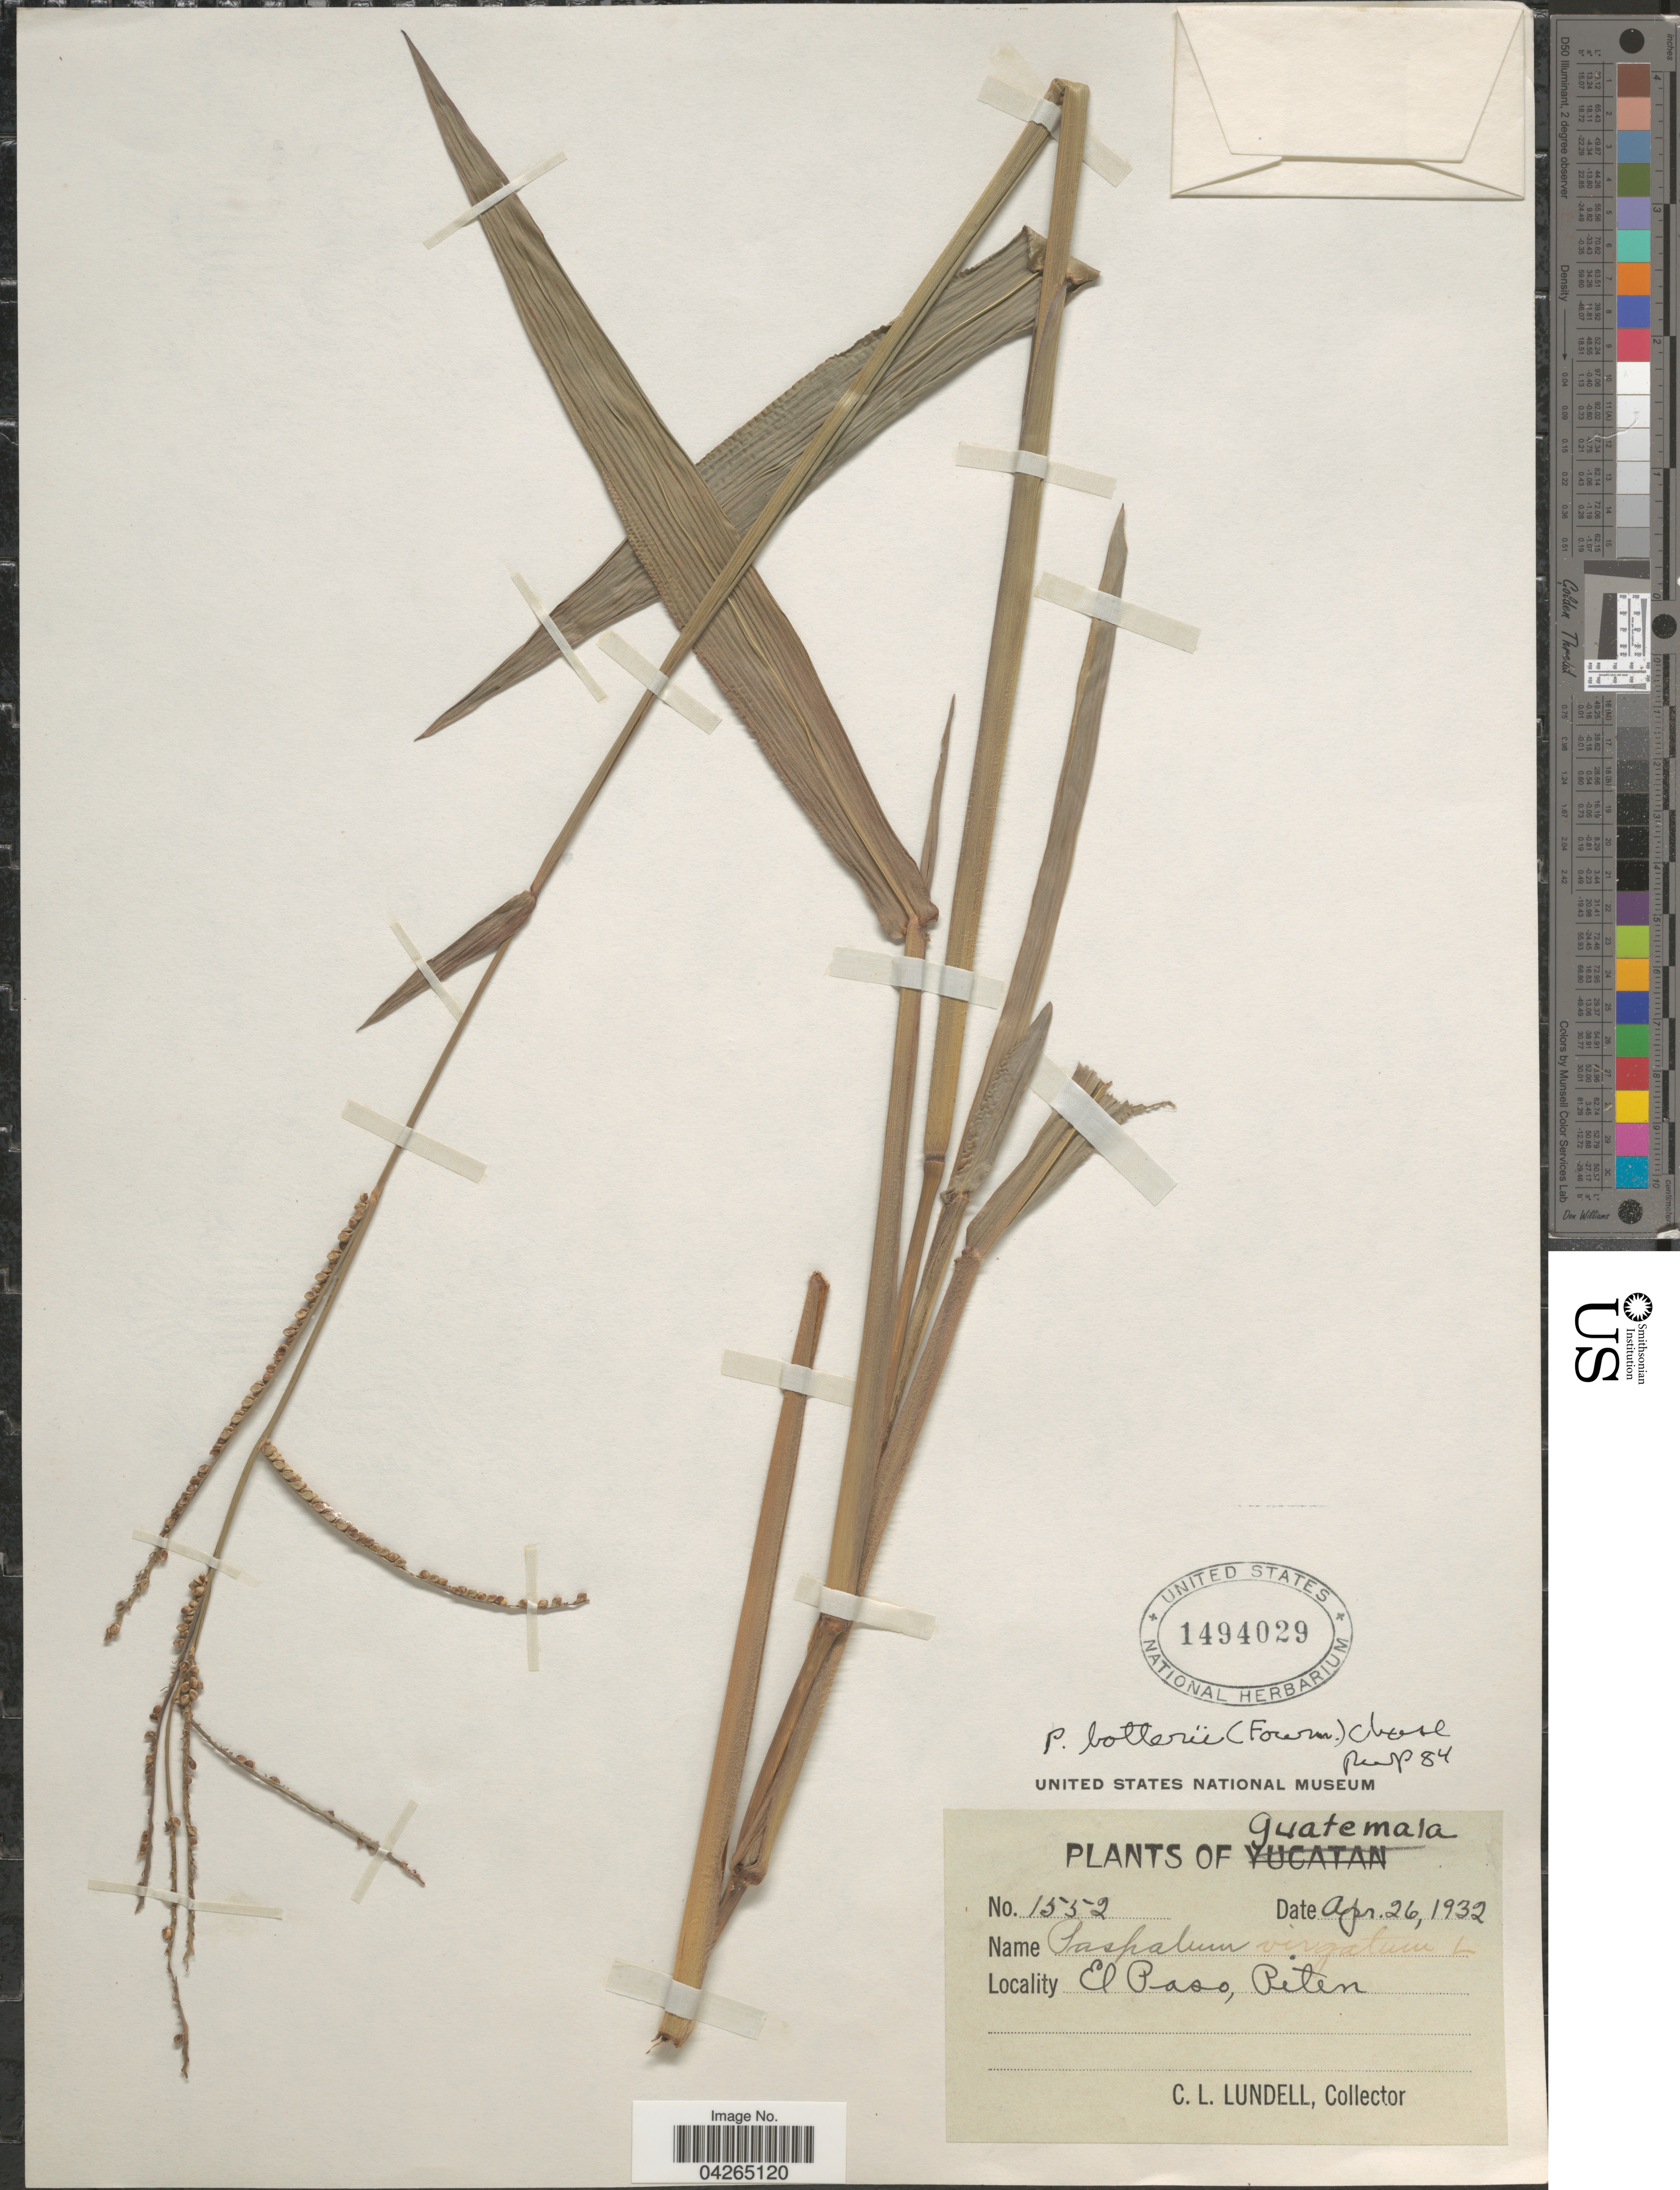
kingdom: Plantae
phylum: Tracheophyta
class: Liliopsida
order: Poales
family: Poaceae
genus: Paspalum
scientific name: Paspalum botterii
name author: (E. Fourn.) Chase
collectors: C. L. Lundell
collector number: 1552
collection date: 1932-04-26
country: Guatemala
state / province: El Peten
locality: El Paso.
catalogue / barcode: US 1494029